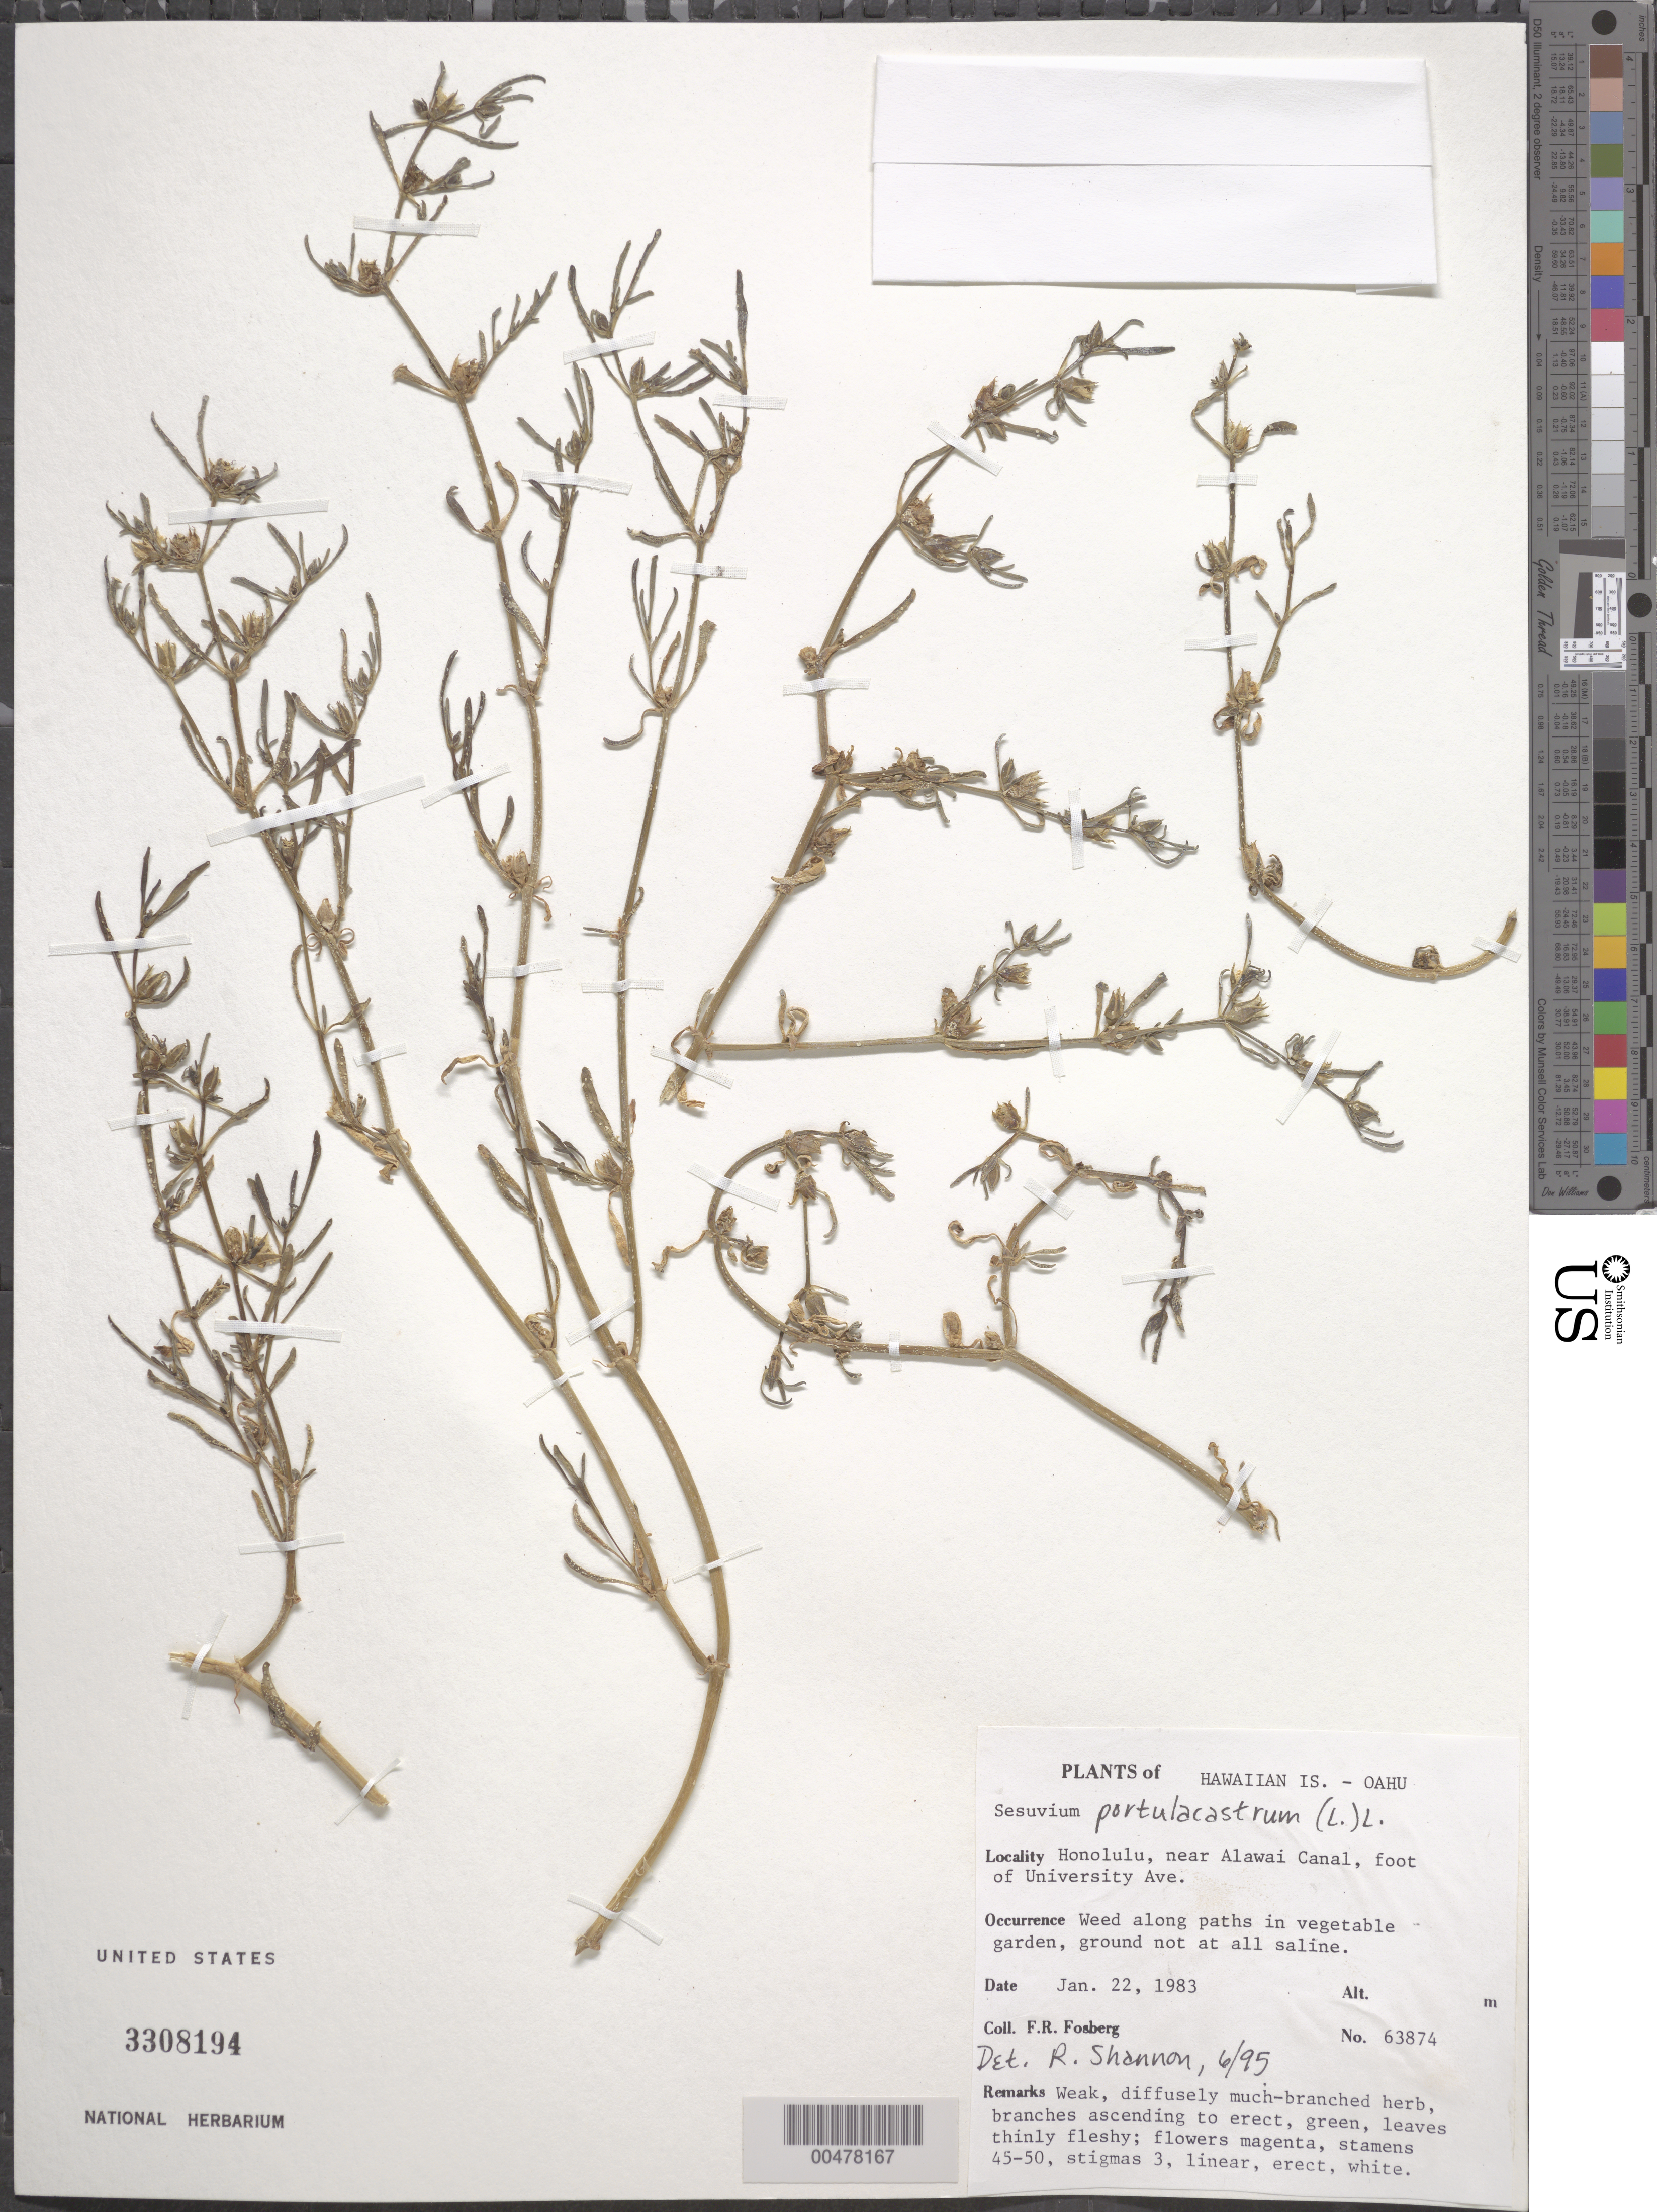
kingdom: Plantae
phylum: Tracheophyta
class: Magnoliopsida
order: Caryophyllales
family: Aizoaceae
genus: Sesuvium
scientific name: Sesuvium revolutifolium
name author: Ortega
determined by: Strong, Mark T., (BOT), Smithsonian Institution - National Museum of Natural History (UNITED STATES)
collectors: F. R. Fosberg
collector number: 63874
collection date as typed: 22 Jan 1983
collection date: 1983-01-22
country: United States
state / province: Hawaii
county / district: Honolulu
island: Oahu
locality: Honolulu, near Alawai Canal, foot of University Ave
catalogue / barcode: US 3308194